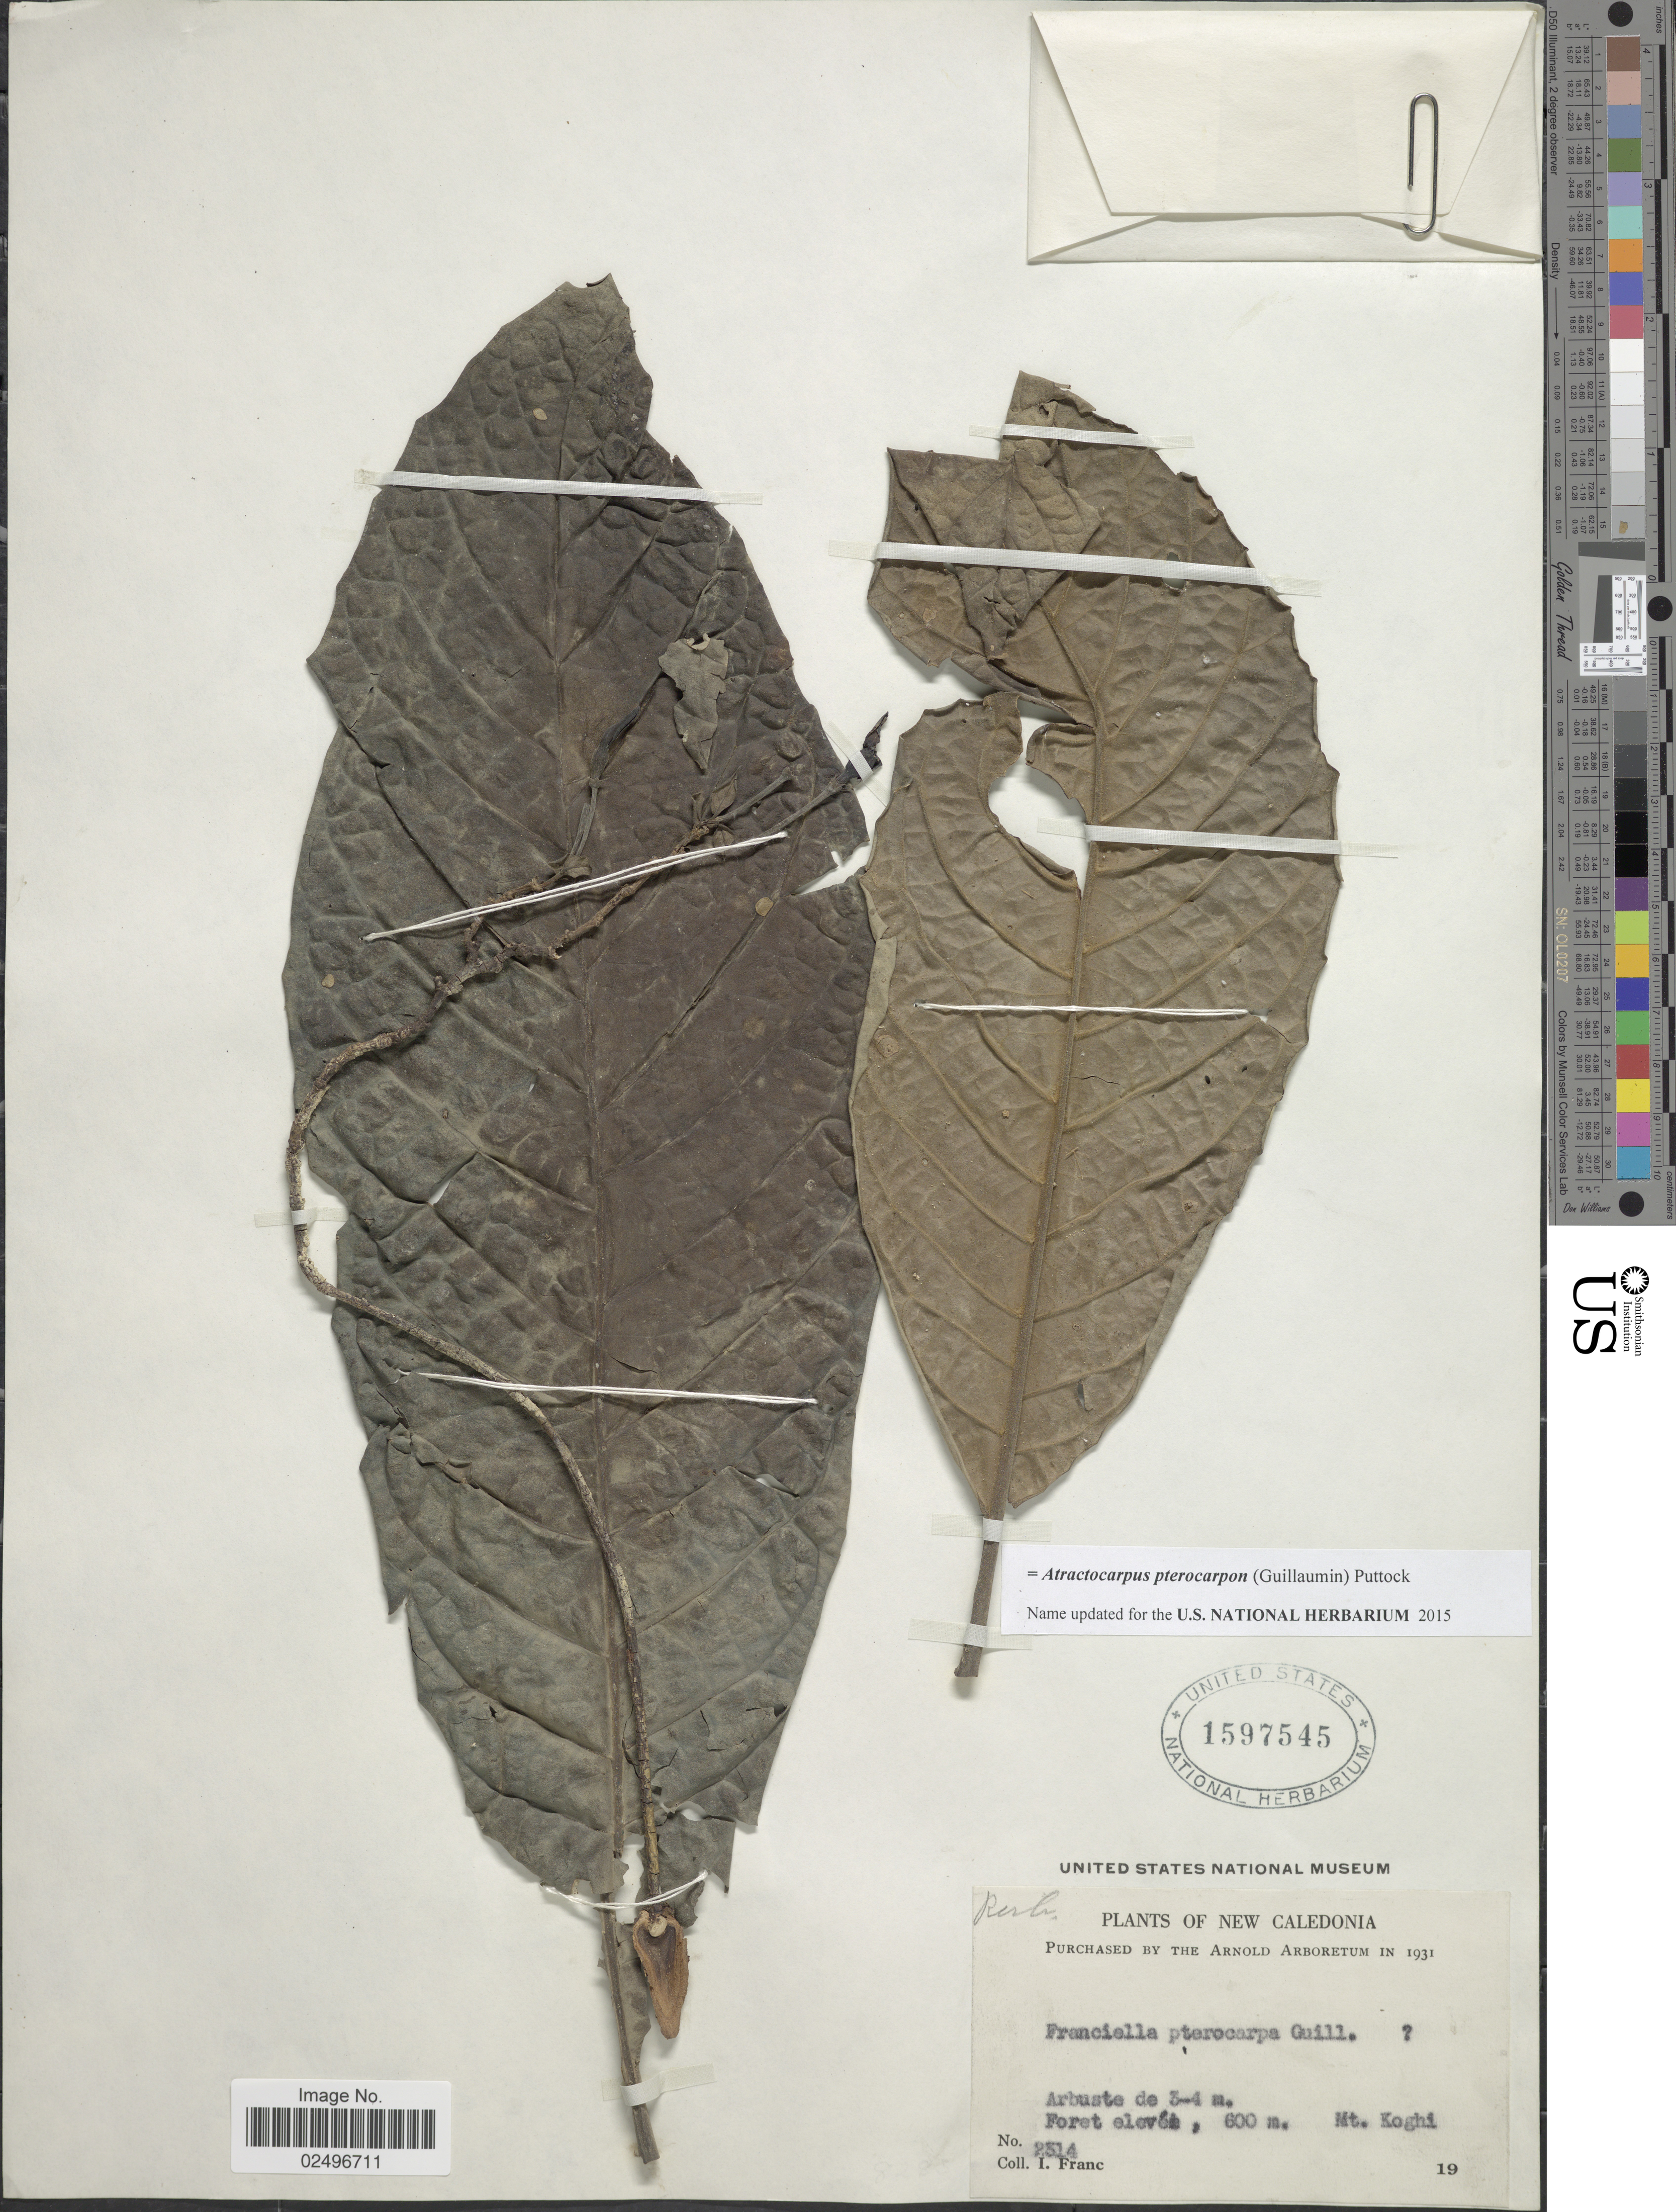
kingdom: Plantae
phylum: Tracheophyta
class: Magnoliopsida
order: Gentianales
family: Rubiaceae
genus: Atractocarpus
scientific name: Atractocarpus pterocarpon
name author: (Guillaumin) Puttock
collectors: I. Franc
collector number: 2314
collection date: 1931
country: New Caledonia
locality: Mt. Koghi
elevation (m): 600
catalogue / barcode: US 1597545